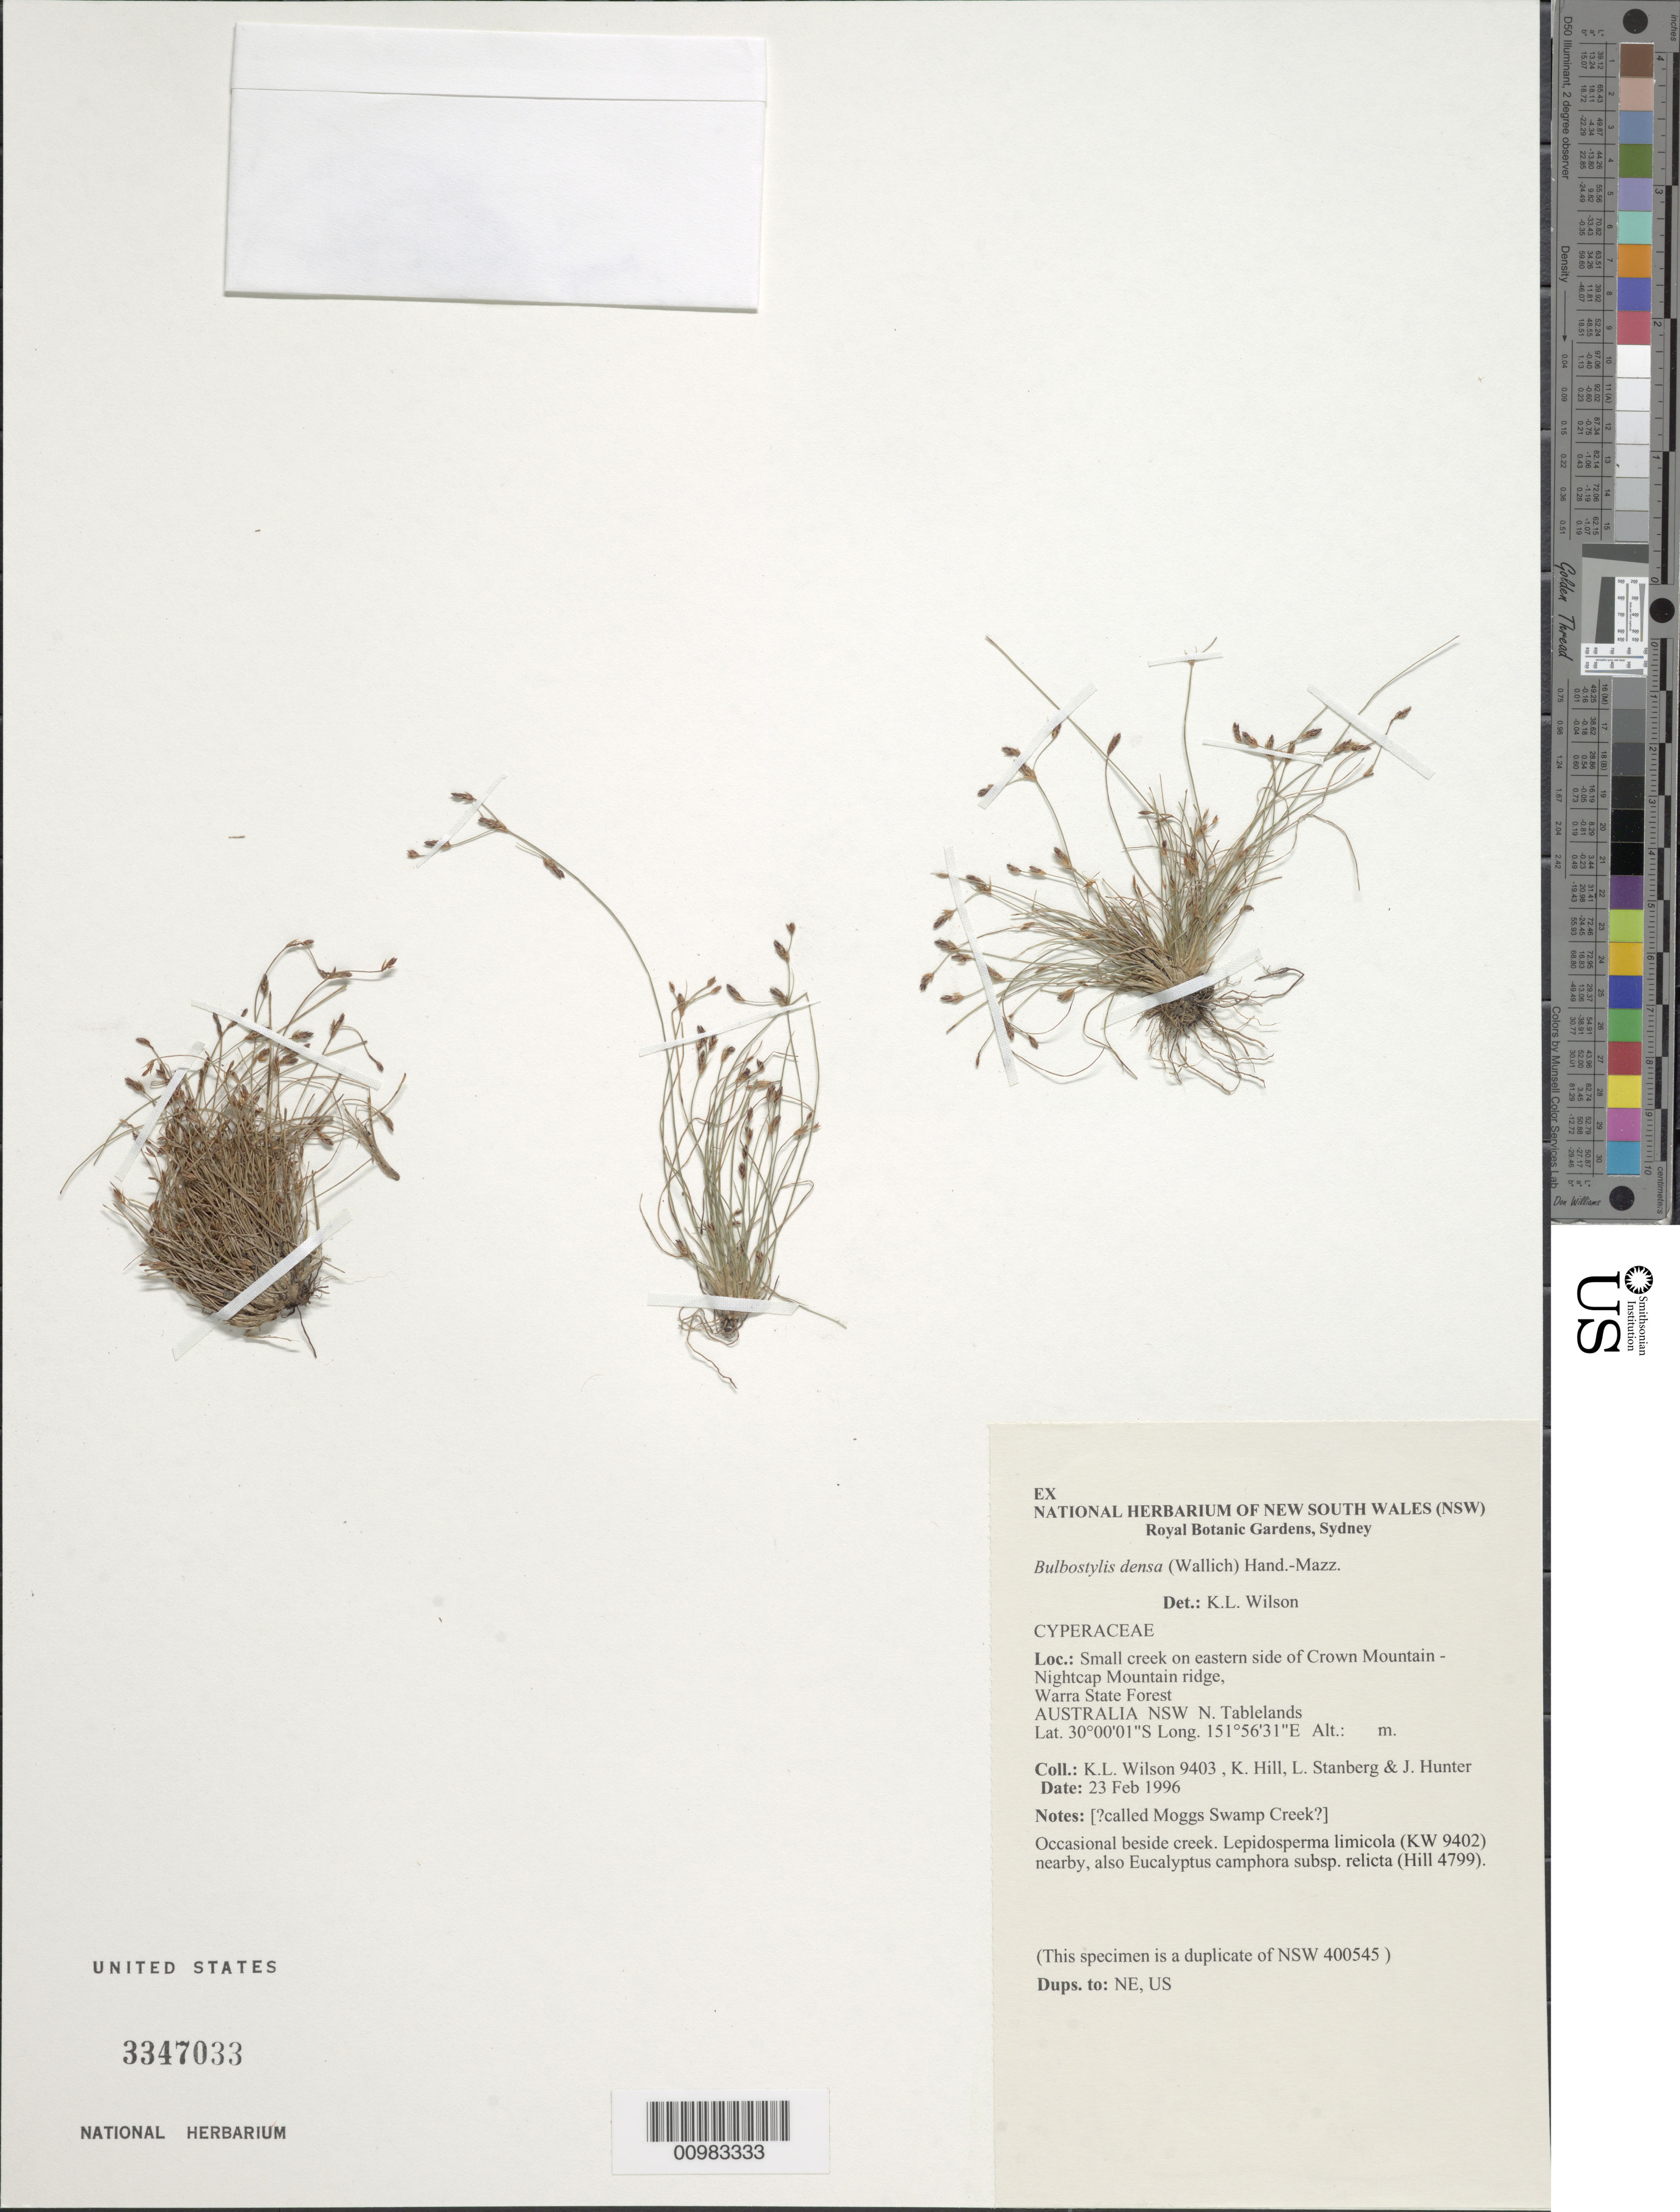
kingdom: Plantae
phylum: Tracheophyta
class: Liliopsida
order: Poales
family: Cyperaceae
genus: Bulbostylis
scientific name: Bulbostylis densa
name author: (Wall.) Hand.-Mazz.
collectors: K. D. Hill & L. Stanberg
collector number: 9403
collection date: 1996-02-23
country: Australia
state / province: New South Wales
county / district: N. Tablelands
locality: Small creek (called Moggs Swamp Creek?) on eastern side of Crown Mountain - Nightcap Mountain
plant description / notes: (record contributed by HISPID)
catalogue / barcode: US 3347033